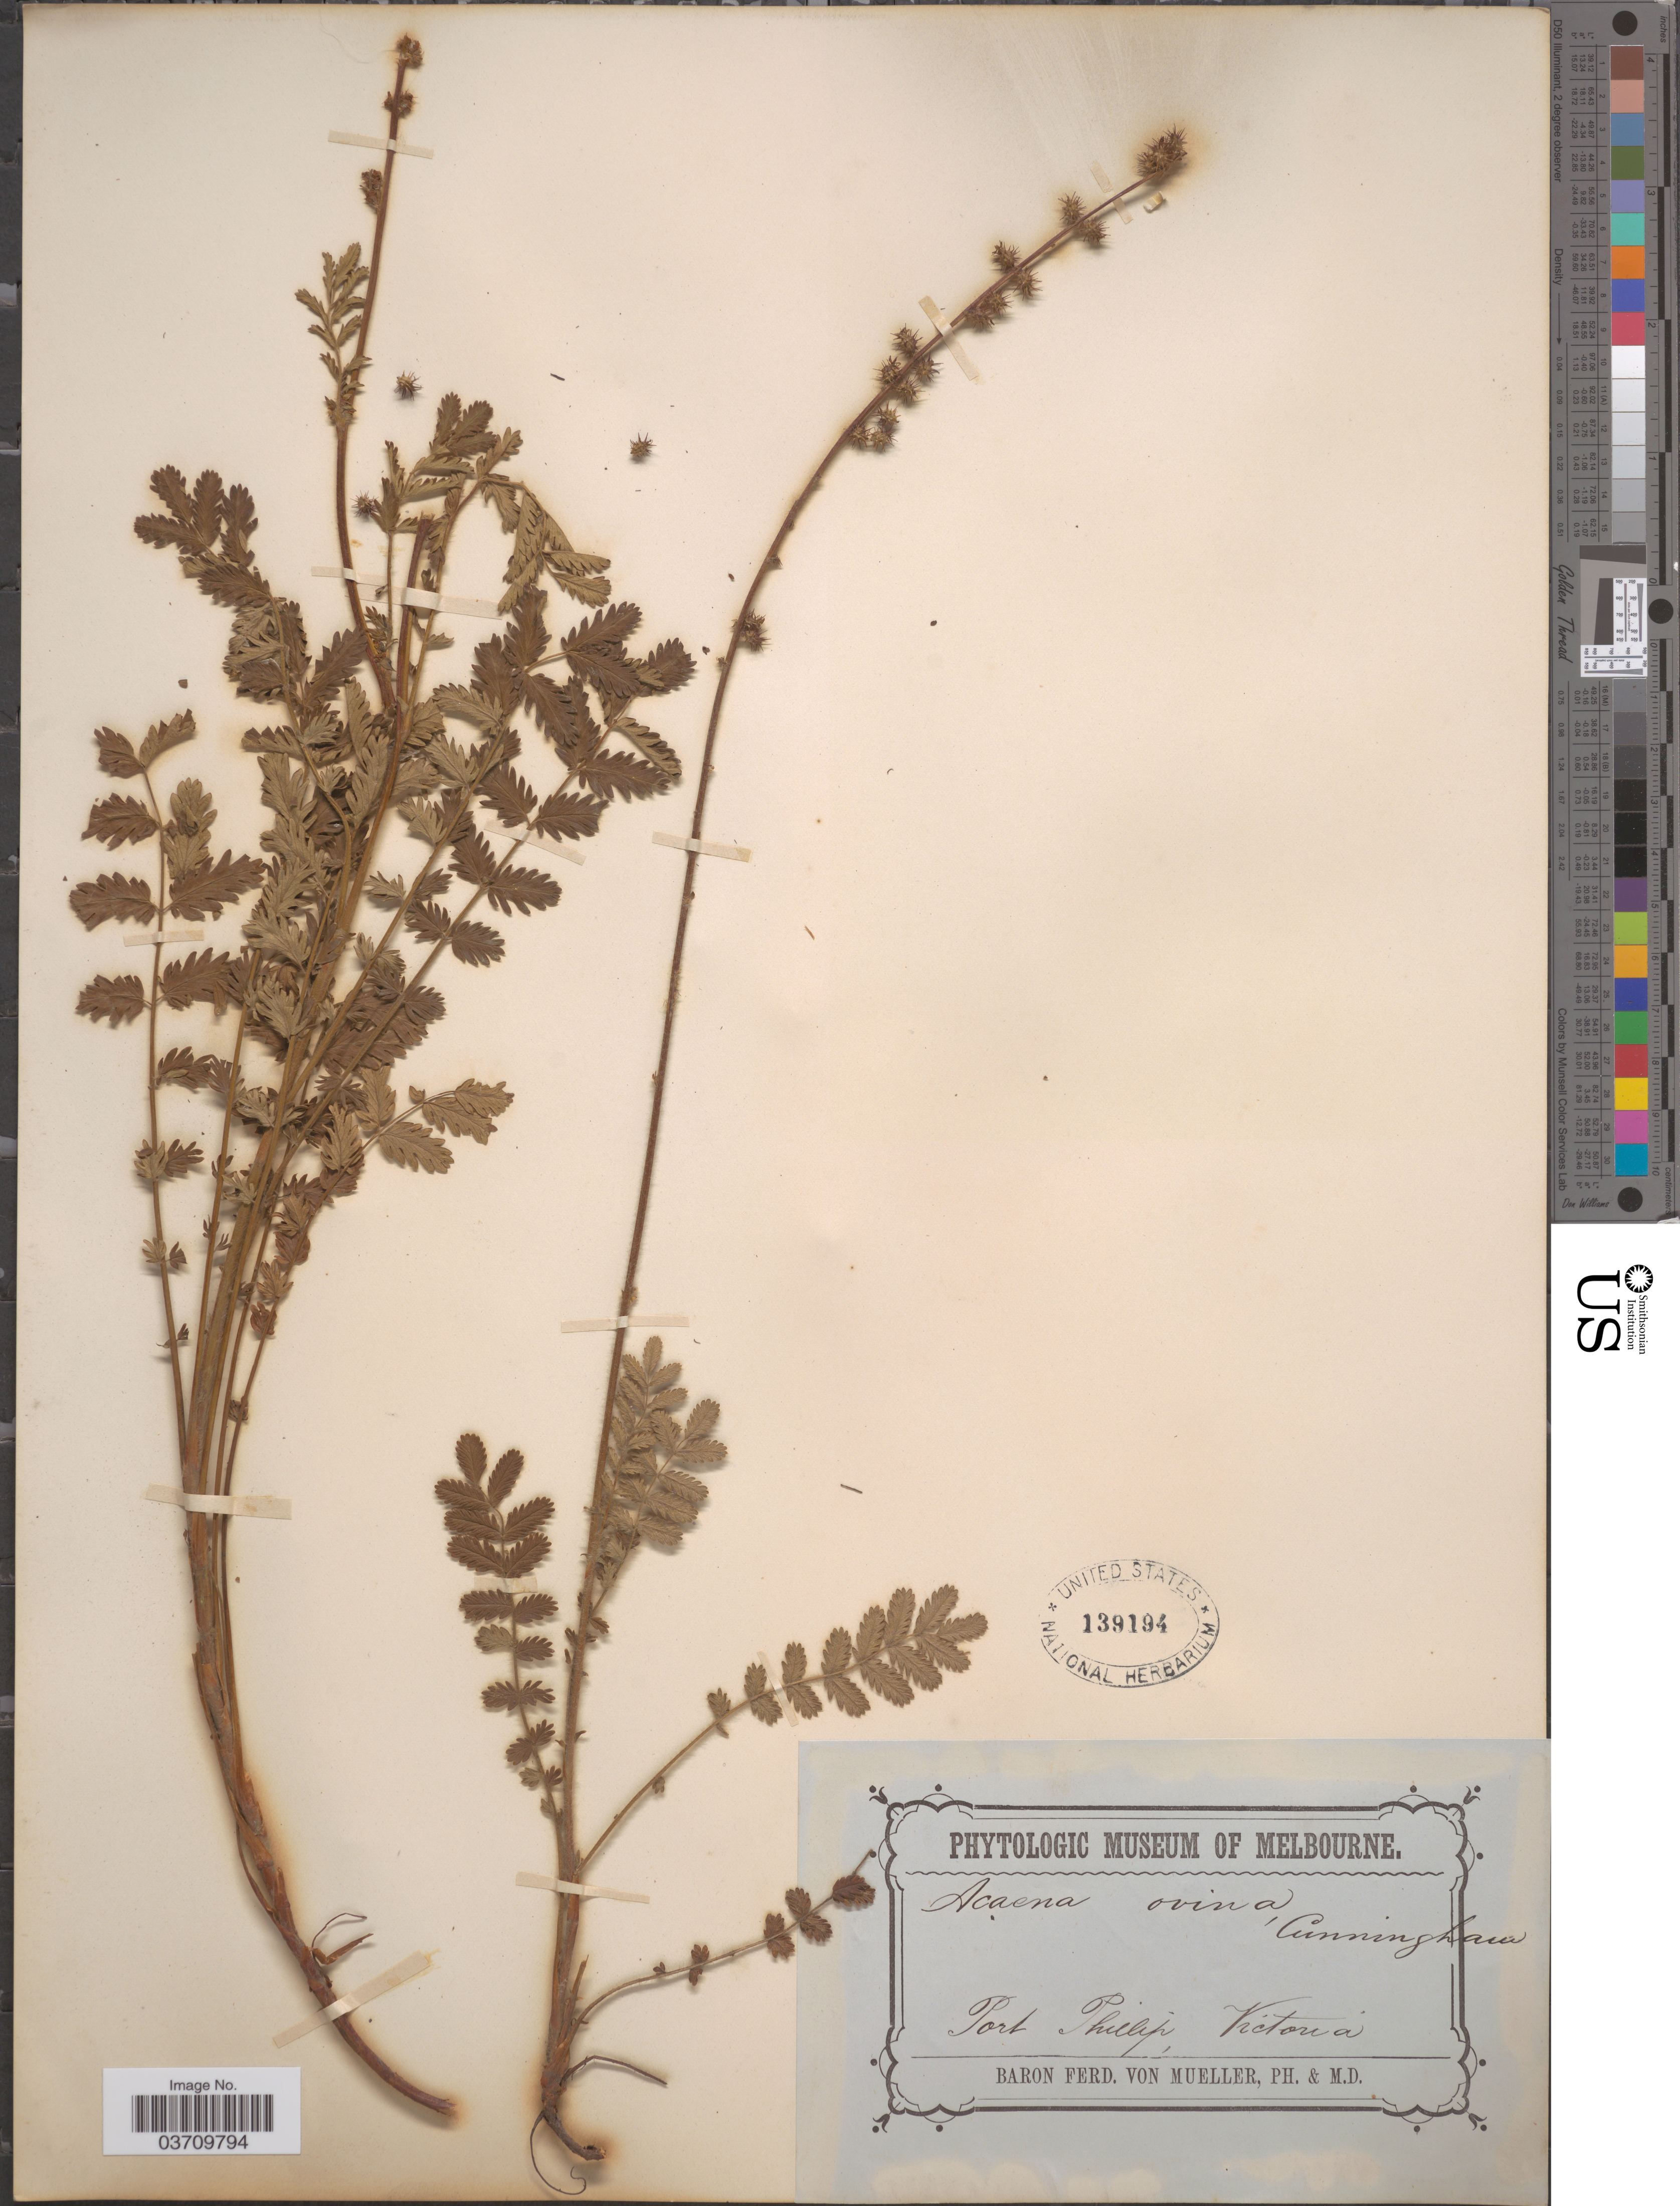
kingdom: Plantae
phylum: Tracheophyta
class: Magnoliopsida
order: Rosales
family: Rosaceae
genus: Acaena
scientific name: Acaena ovina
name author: A. Cunn.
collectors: F. Mueller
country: Australia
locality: Port Phillip, Victoria.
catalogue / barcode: US 139194